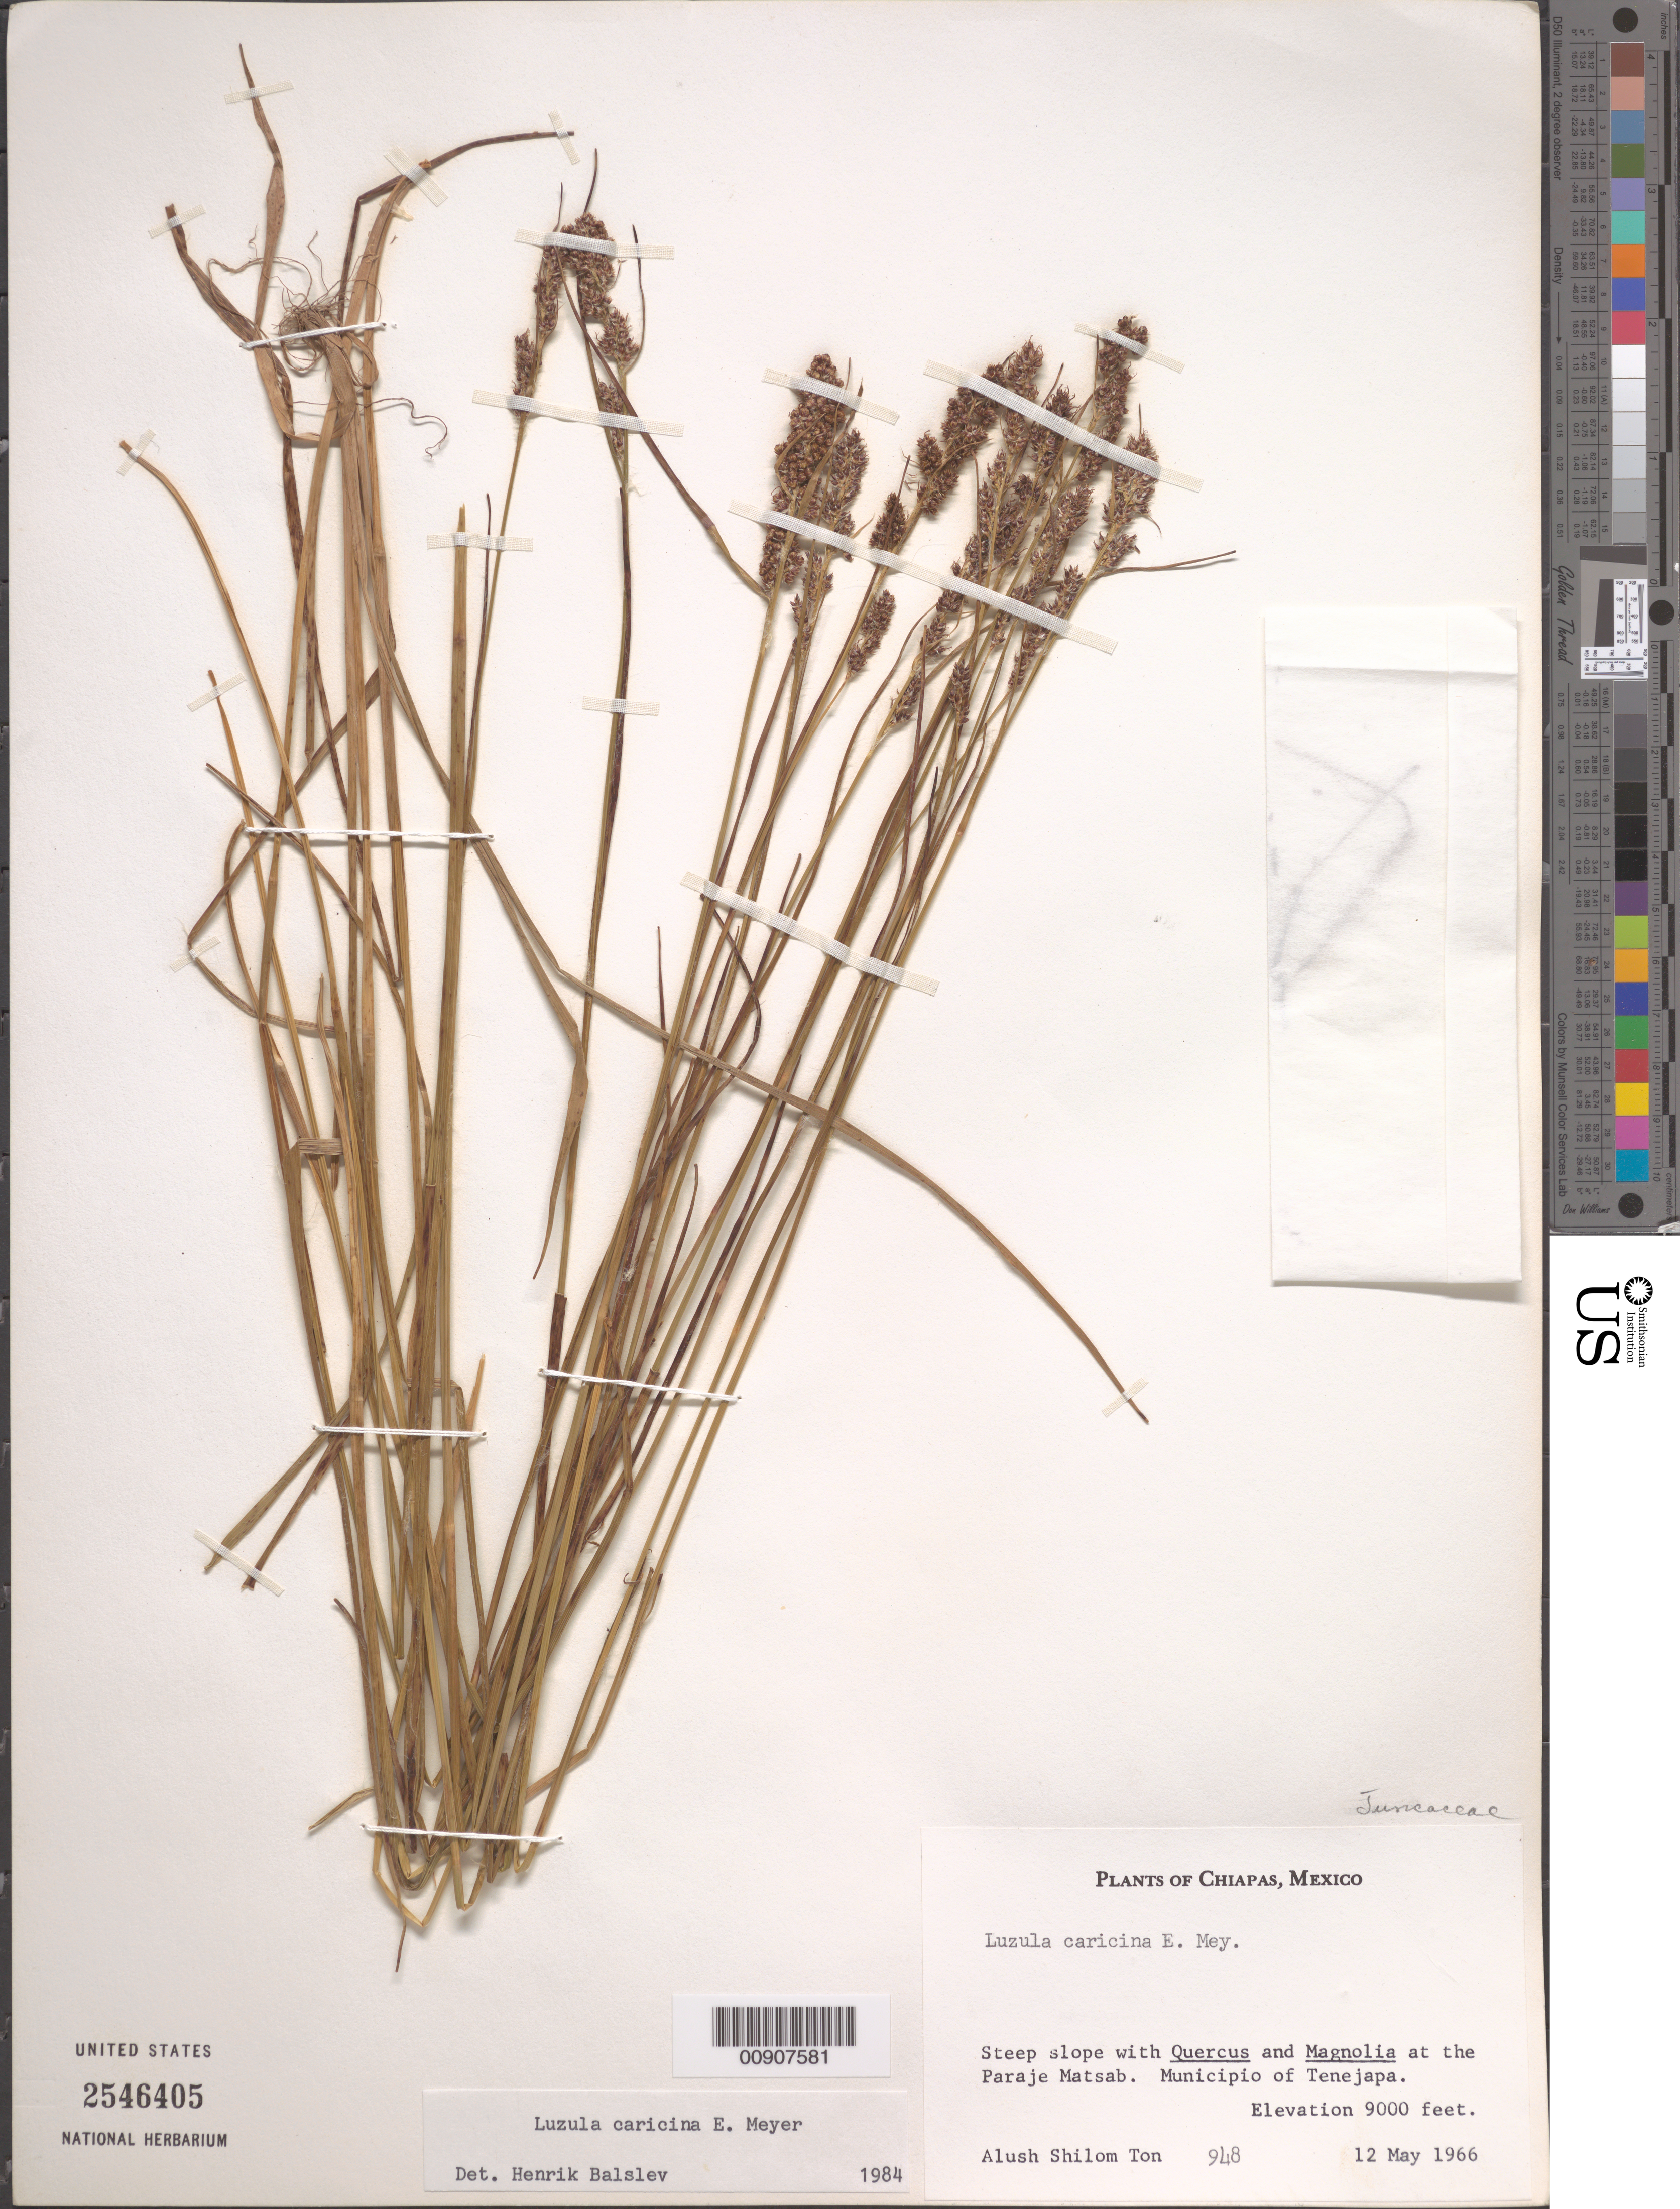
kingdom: Plantae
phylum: Tracheophyta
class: Liliopsida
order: Poales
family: Juncaceae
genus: Luzula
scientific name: Luzula caricina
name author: E. Mey.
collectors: A. Shilom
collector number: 948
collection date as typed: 12 May 1966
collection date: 1966-05-12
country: Mexico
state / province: Chiapas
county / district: Tenejapa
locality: At the Paraje Matsab. Municipio of Tenejapa, Chiapas.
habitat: Steep slope with Quercus and Magnolia.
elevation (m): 2743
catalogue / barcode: US 2546405